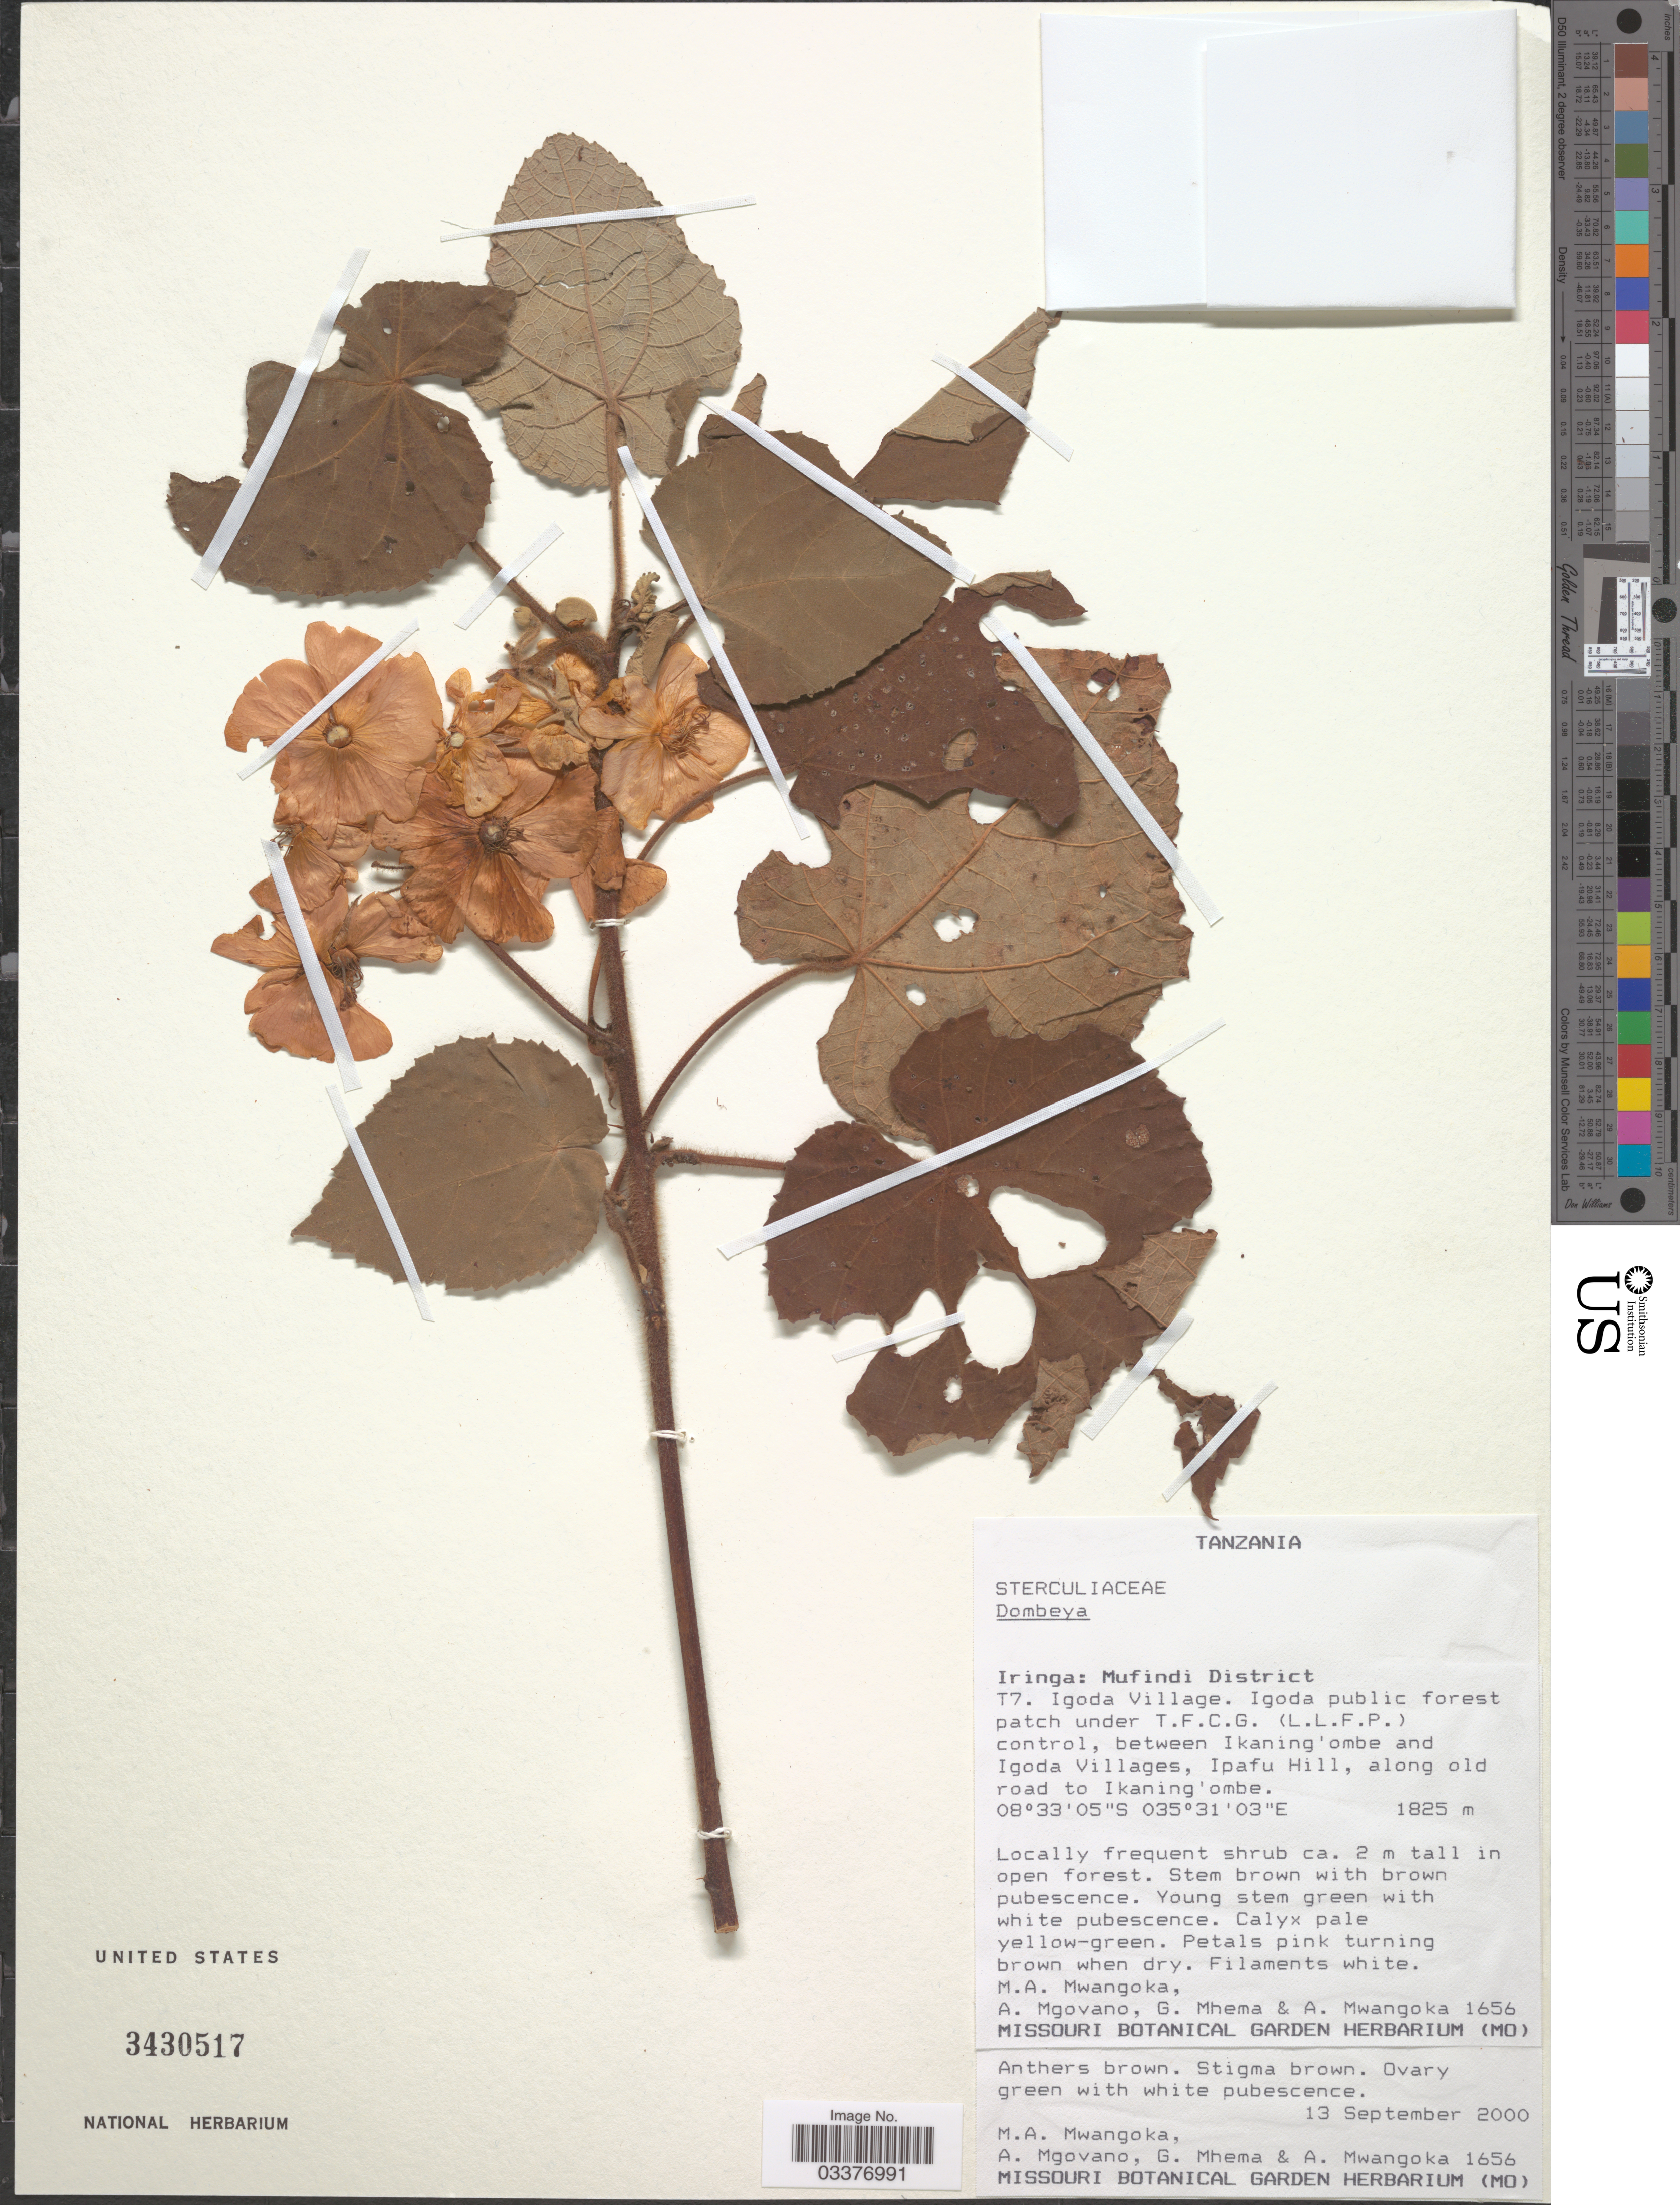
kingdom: Plantae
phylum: Tracheophyta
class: Magnoliopsida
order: Malvales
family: Malvaceae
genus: Dombeya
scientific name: Dombeya sp.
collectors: M. A. Mwangoka, A. Mgovano, G. Mhema & A. Mwangoka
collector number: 1656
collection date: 2000-09-13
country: Tanzania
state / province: Iringa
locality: Mufindi District, T7. Igoda Village. Igoda public forest patch under T.F.C.G. (L.L.F.P.) control, between Ikaning'ombe and Igoda Villages, Ipafu Hill, along old road to Ikaning' ombe.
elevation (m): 1825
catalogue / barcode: US 3430517